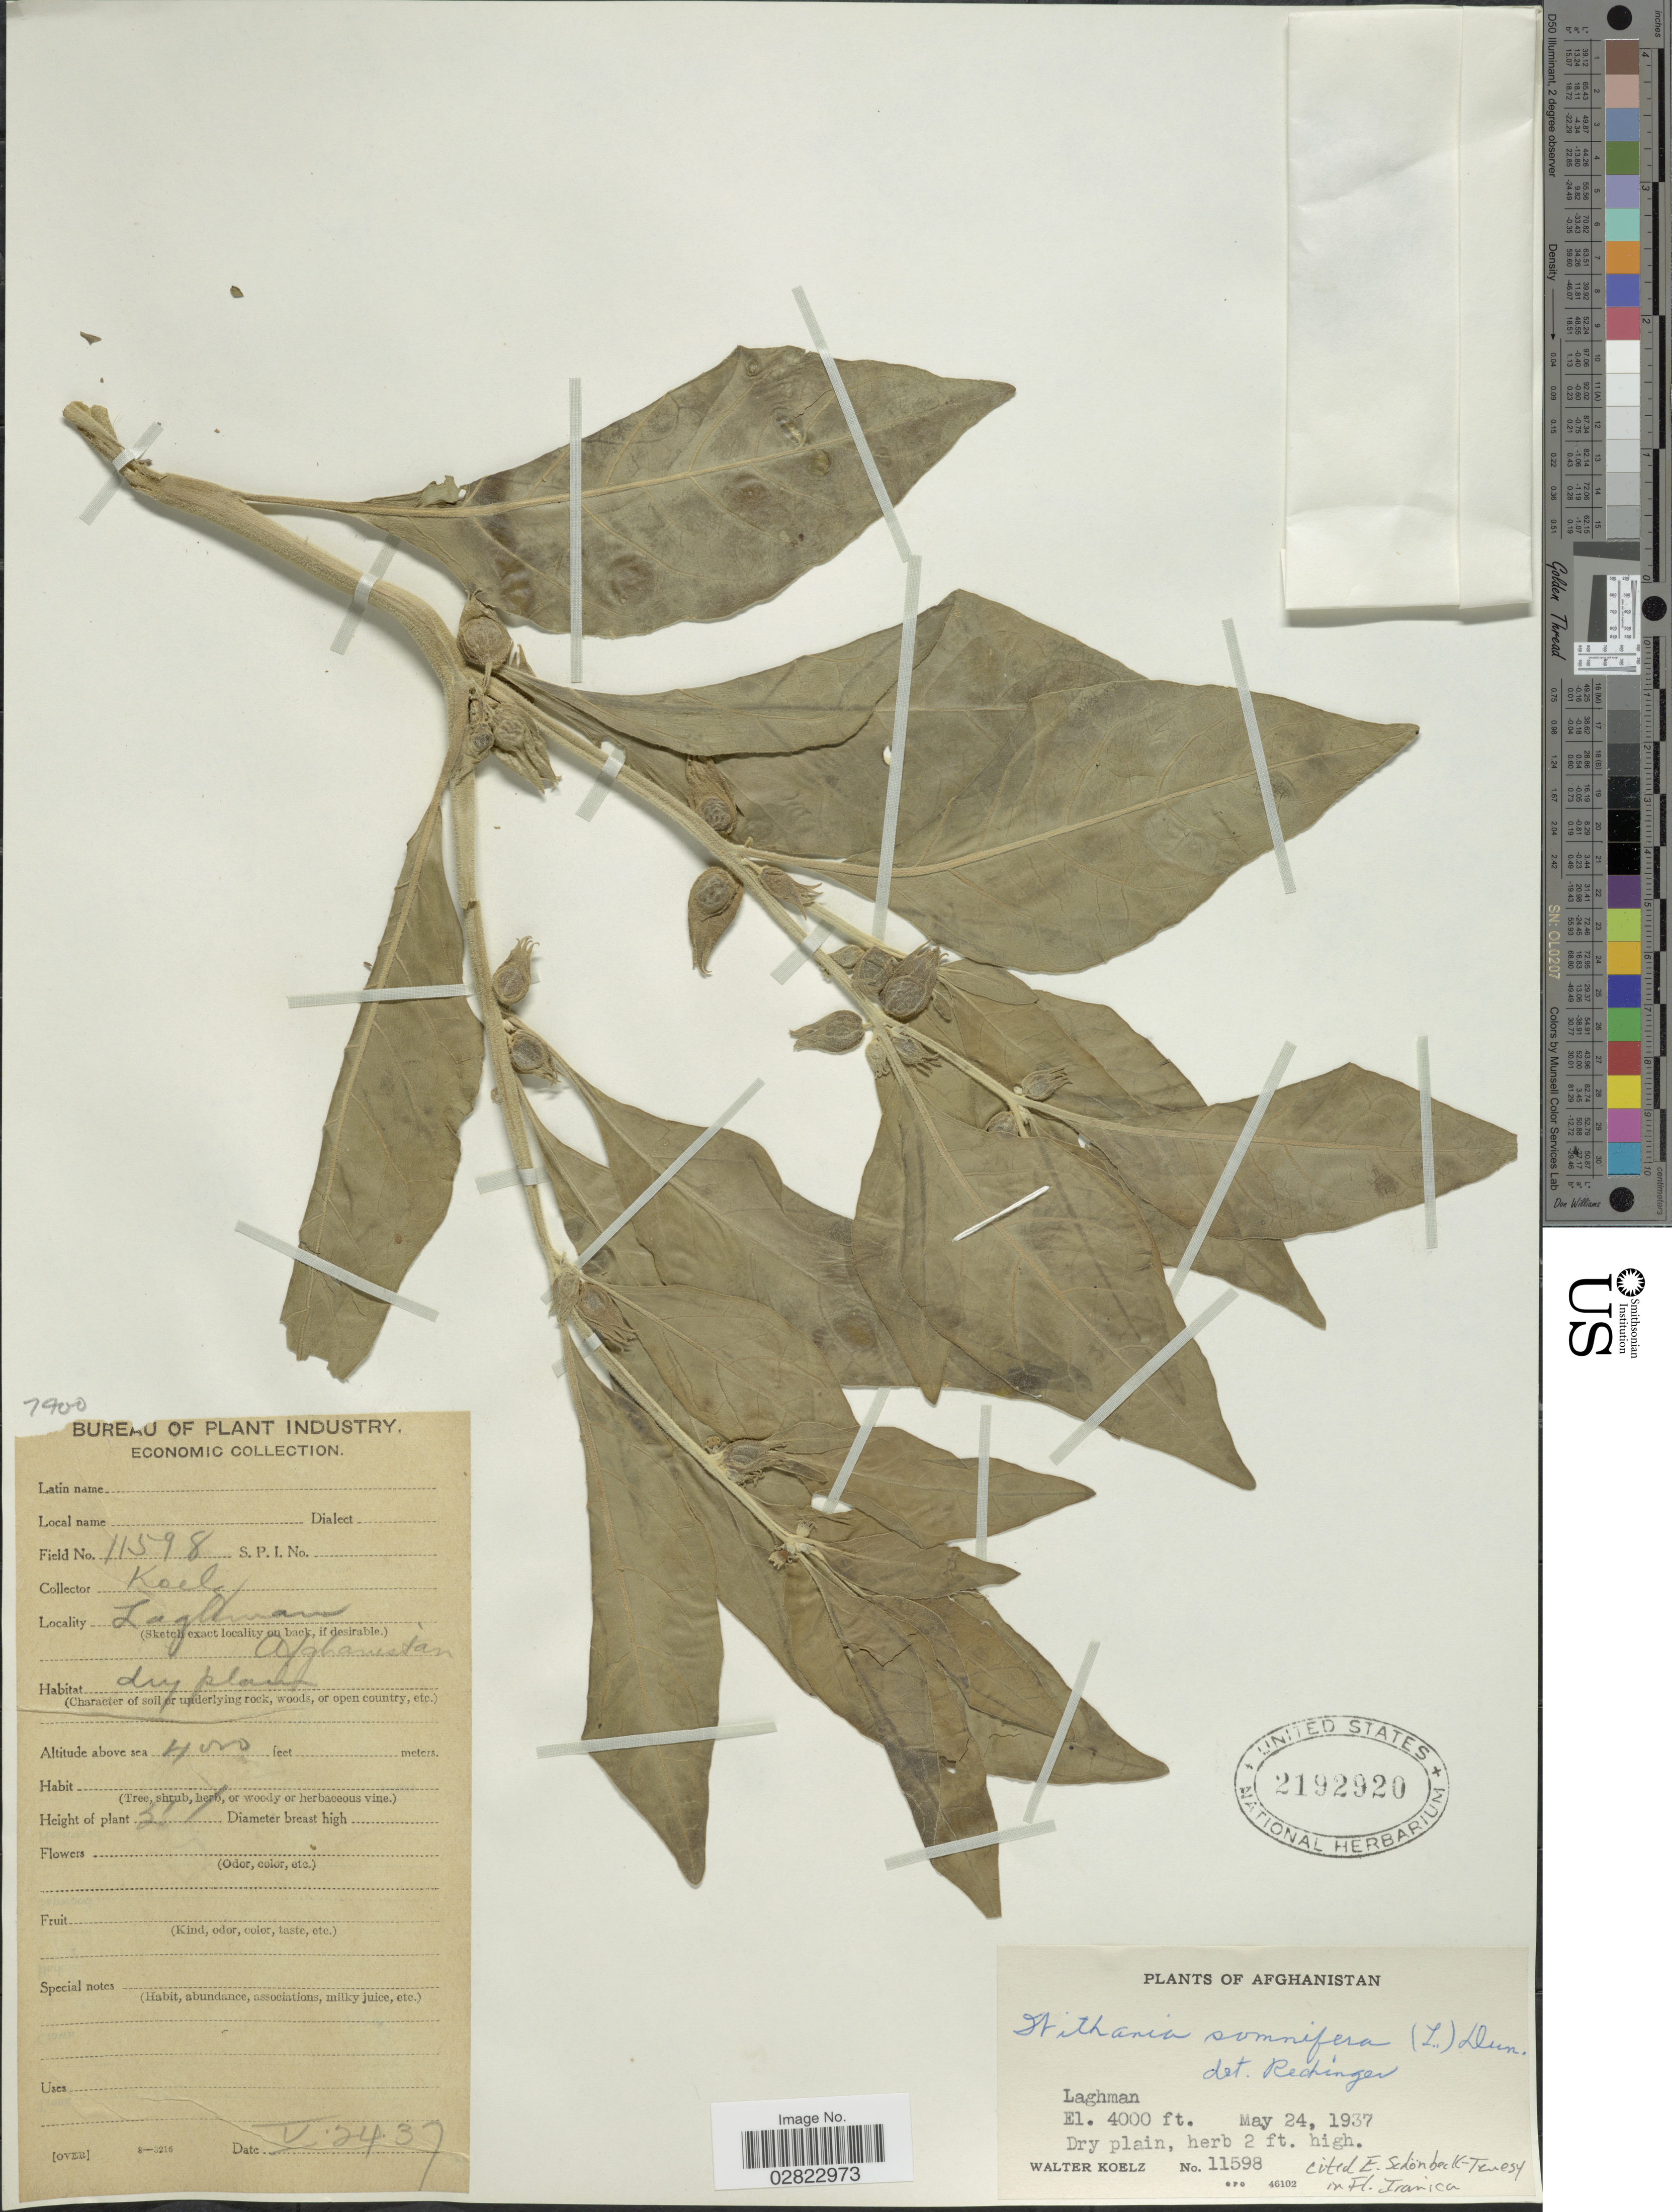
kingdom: Plantae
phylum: Tracheophyta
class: Magnoliopsida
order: Solanales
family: Solanaceae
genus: Withania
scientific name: Withania somnifera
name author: (L.) Dunal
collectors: W. N. Koelz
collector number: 11598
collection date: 1937-05-24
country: Afghanistan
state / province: Laghman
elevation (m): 1219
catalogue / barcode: US 2192920